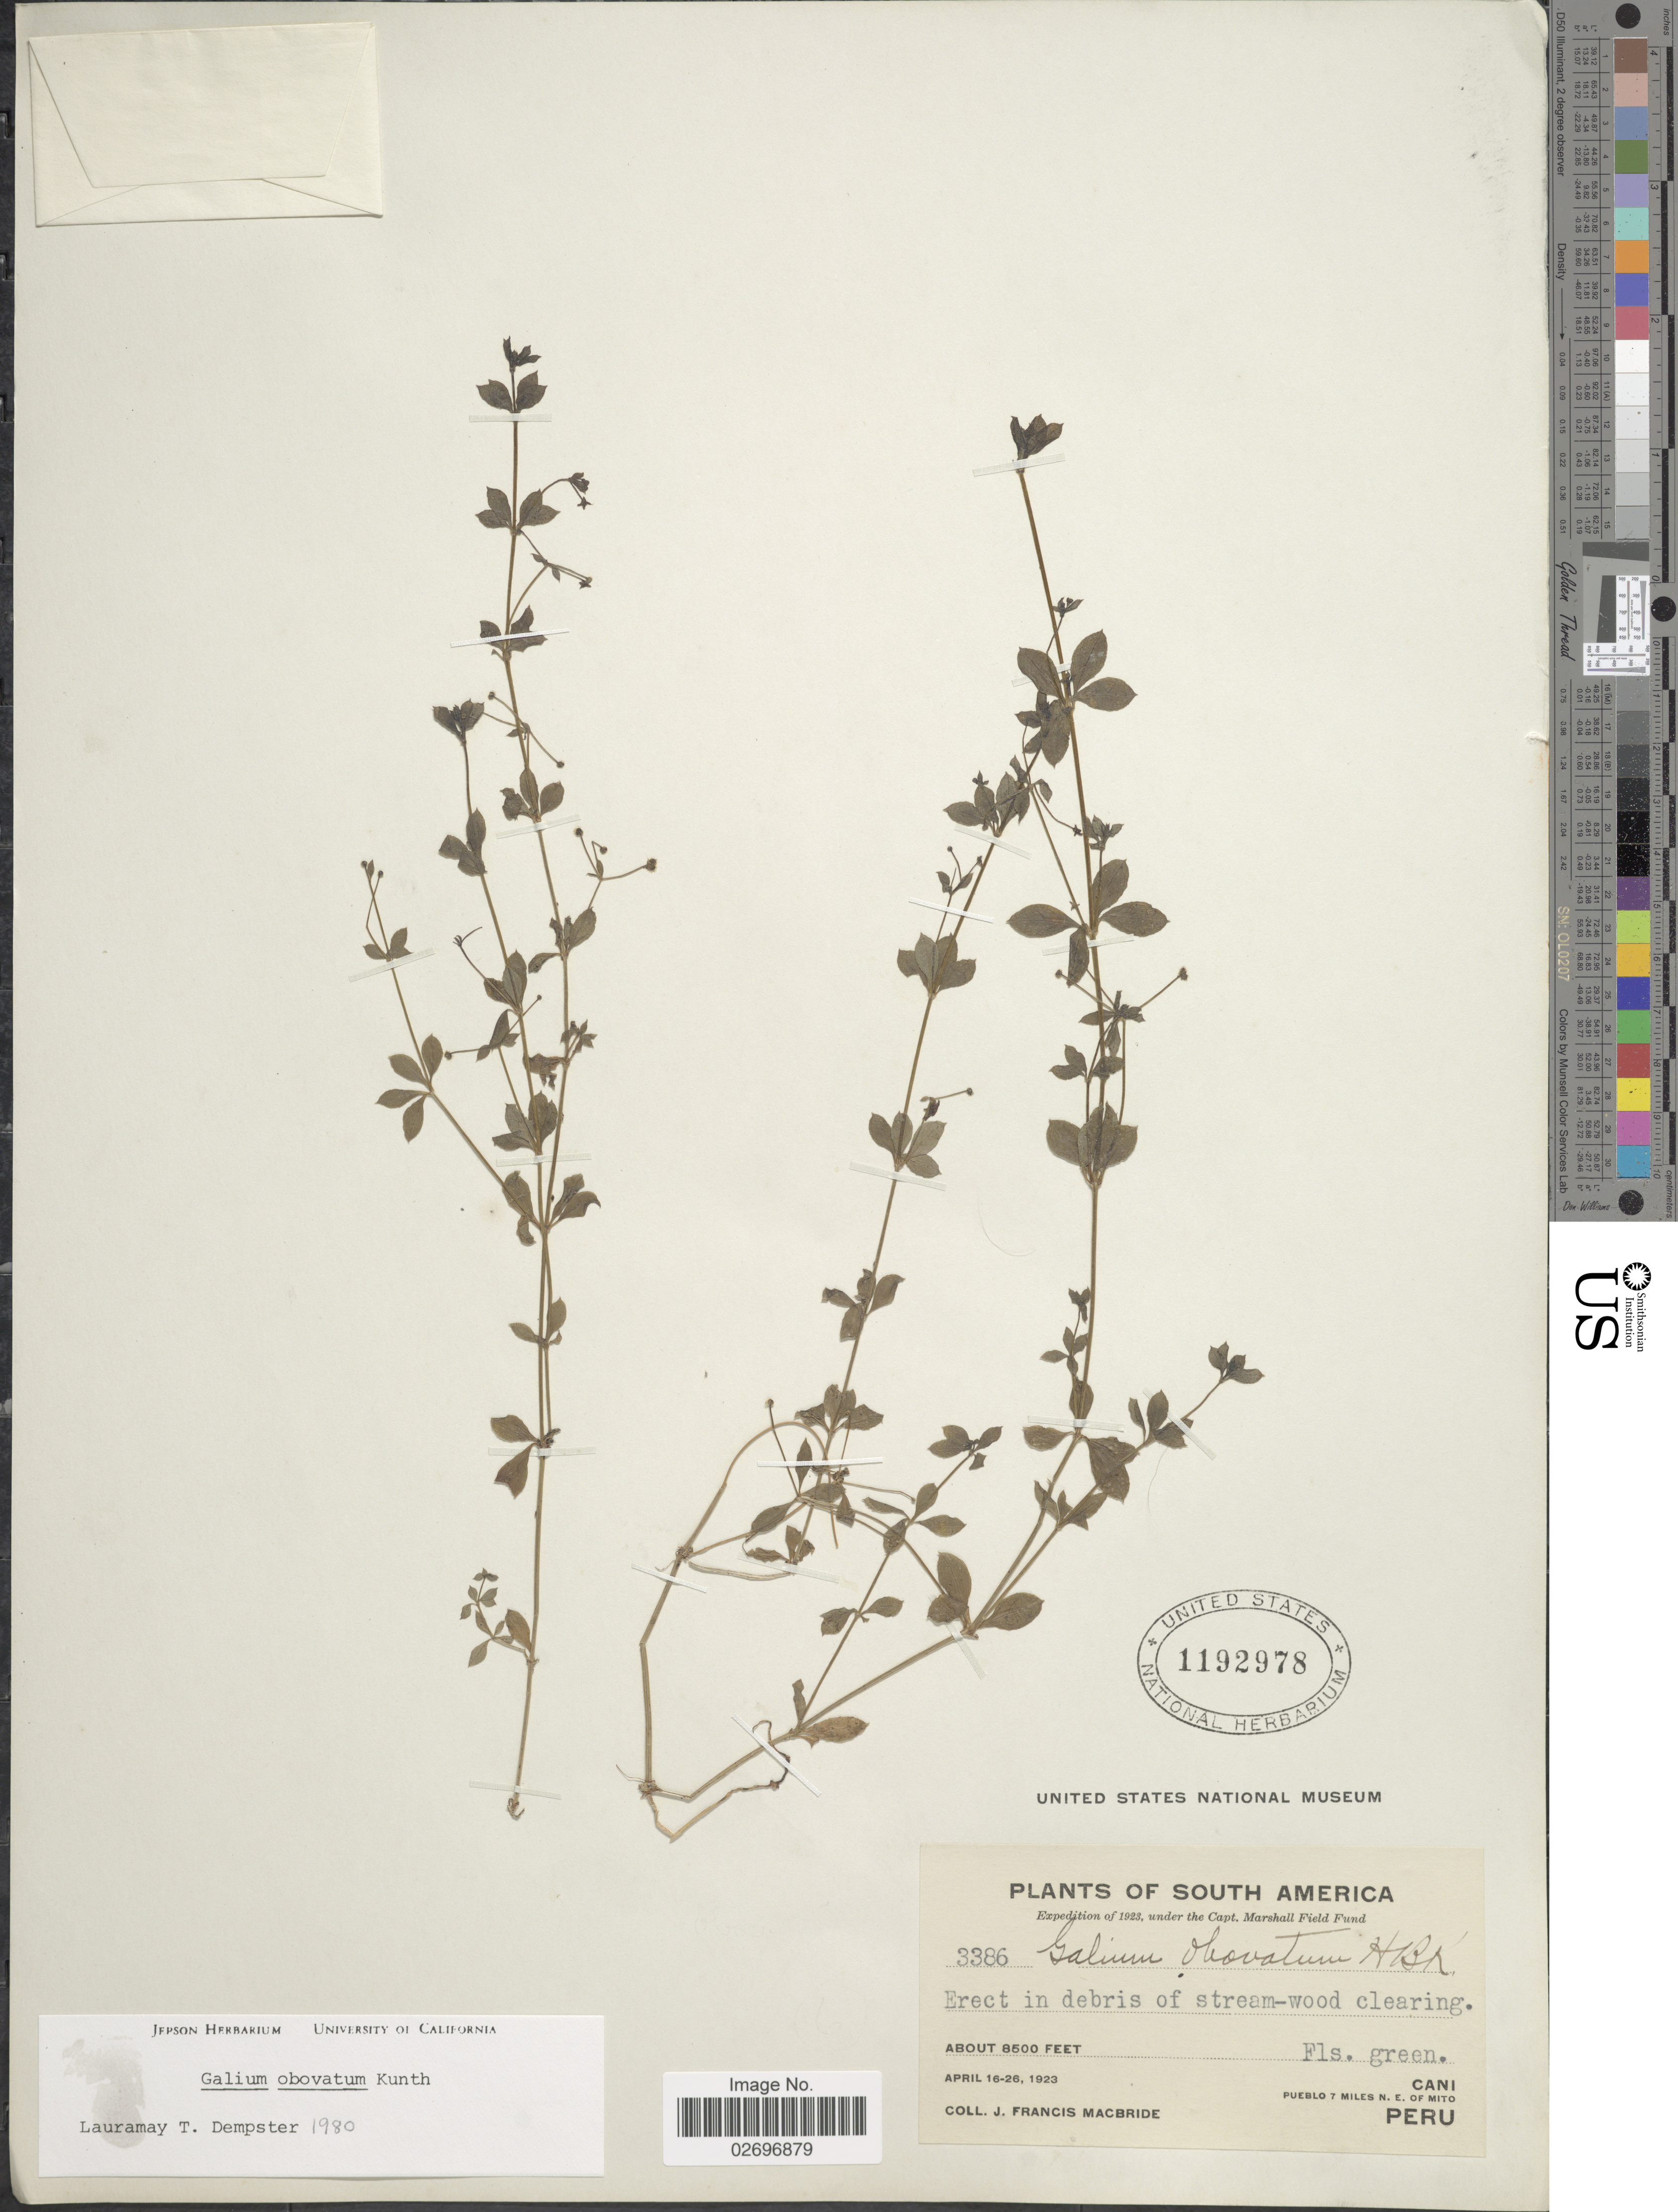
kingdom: Plantae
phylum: Tracheophyta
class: Magnoliopsida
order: Gentianales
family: Rubiaceae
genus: Galium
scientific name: Galium obovatum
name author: Kunth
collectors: J. F. Macbride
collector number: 3386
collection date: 1923-04-16/1923-04-26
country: Peru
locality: Cani, Pueblo 7 miles N.E. of Mito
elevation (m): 2591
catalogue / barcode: US 1192978